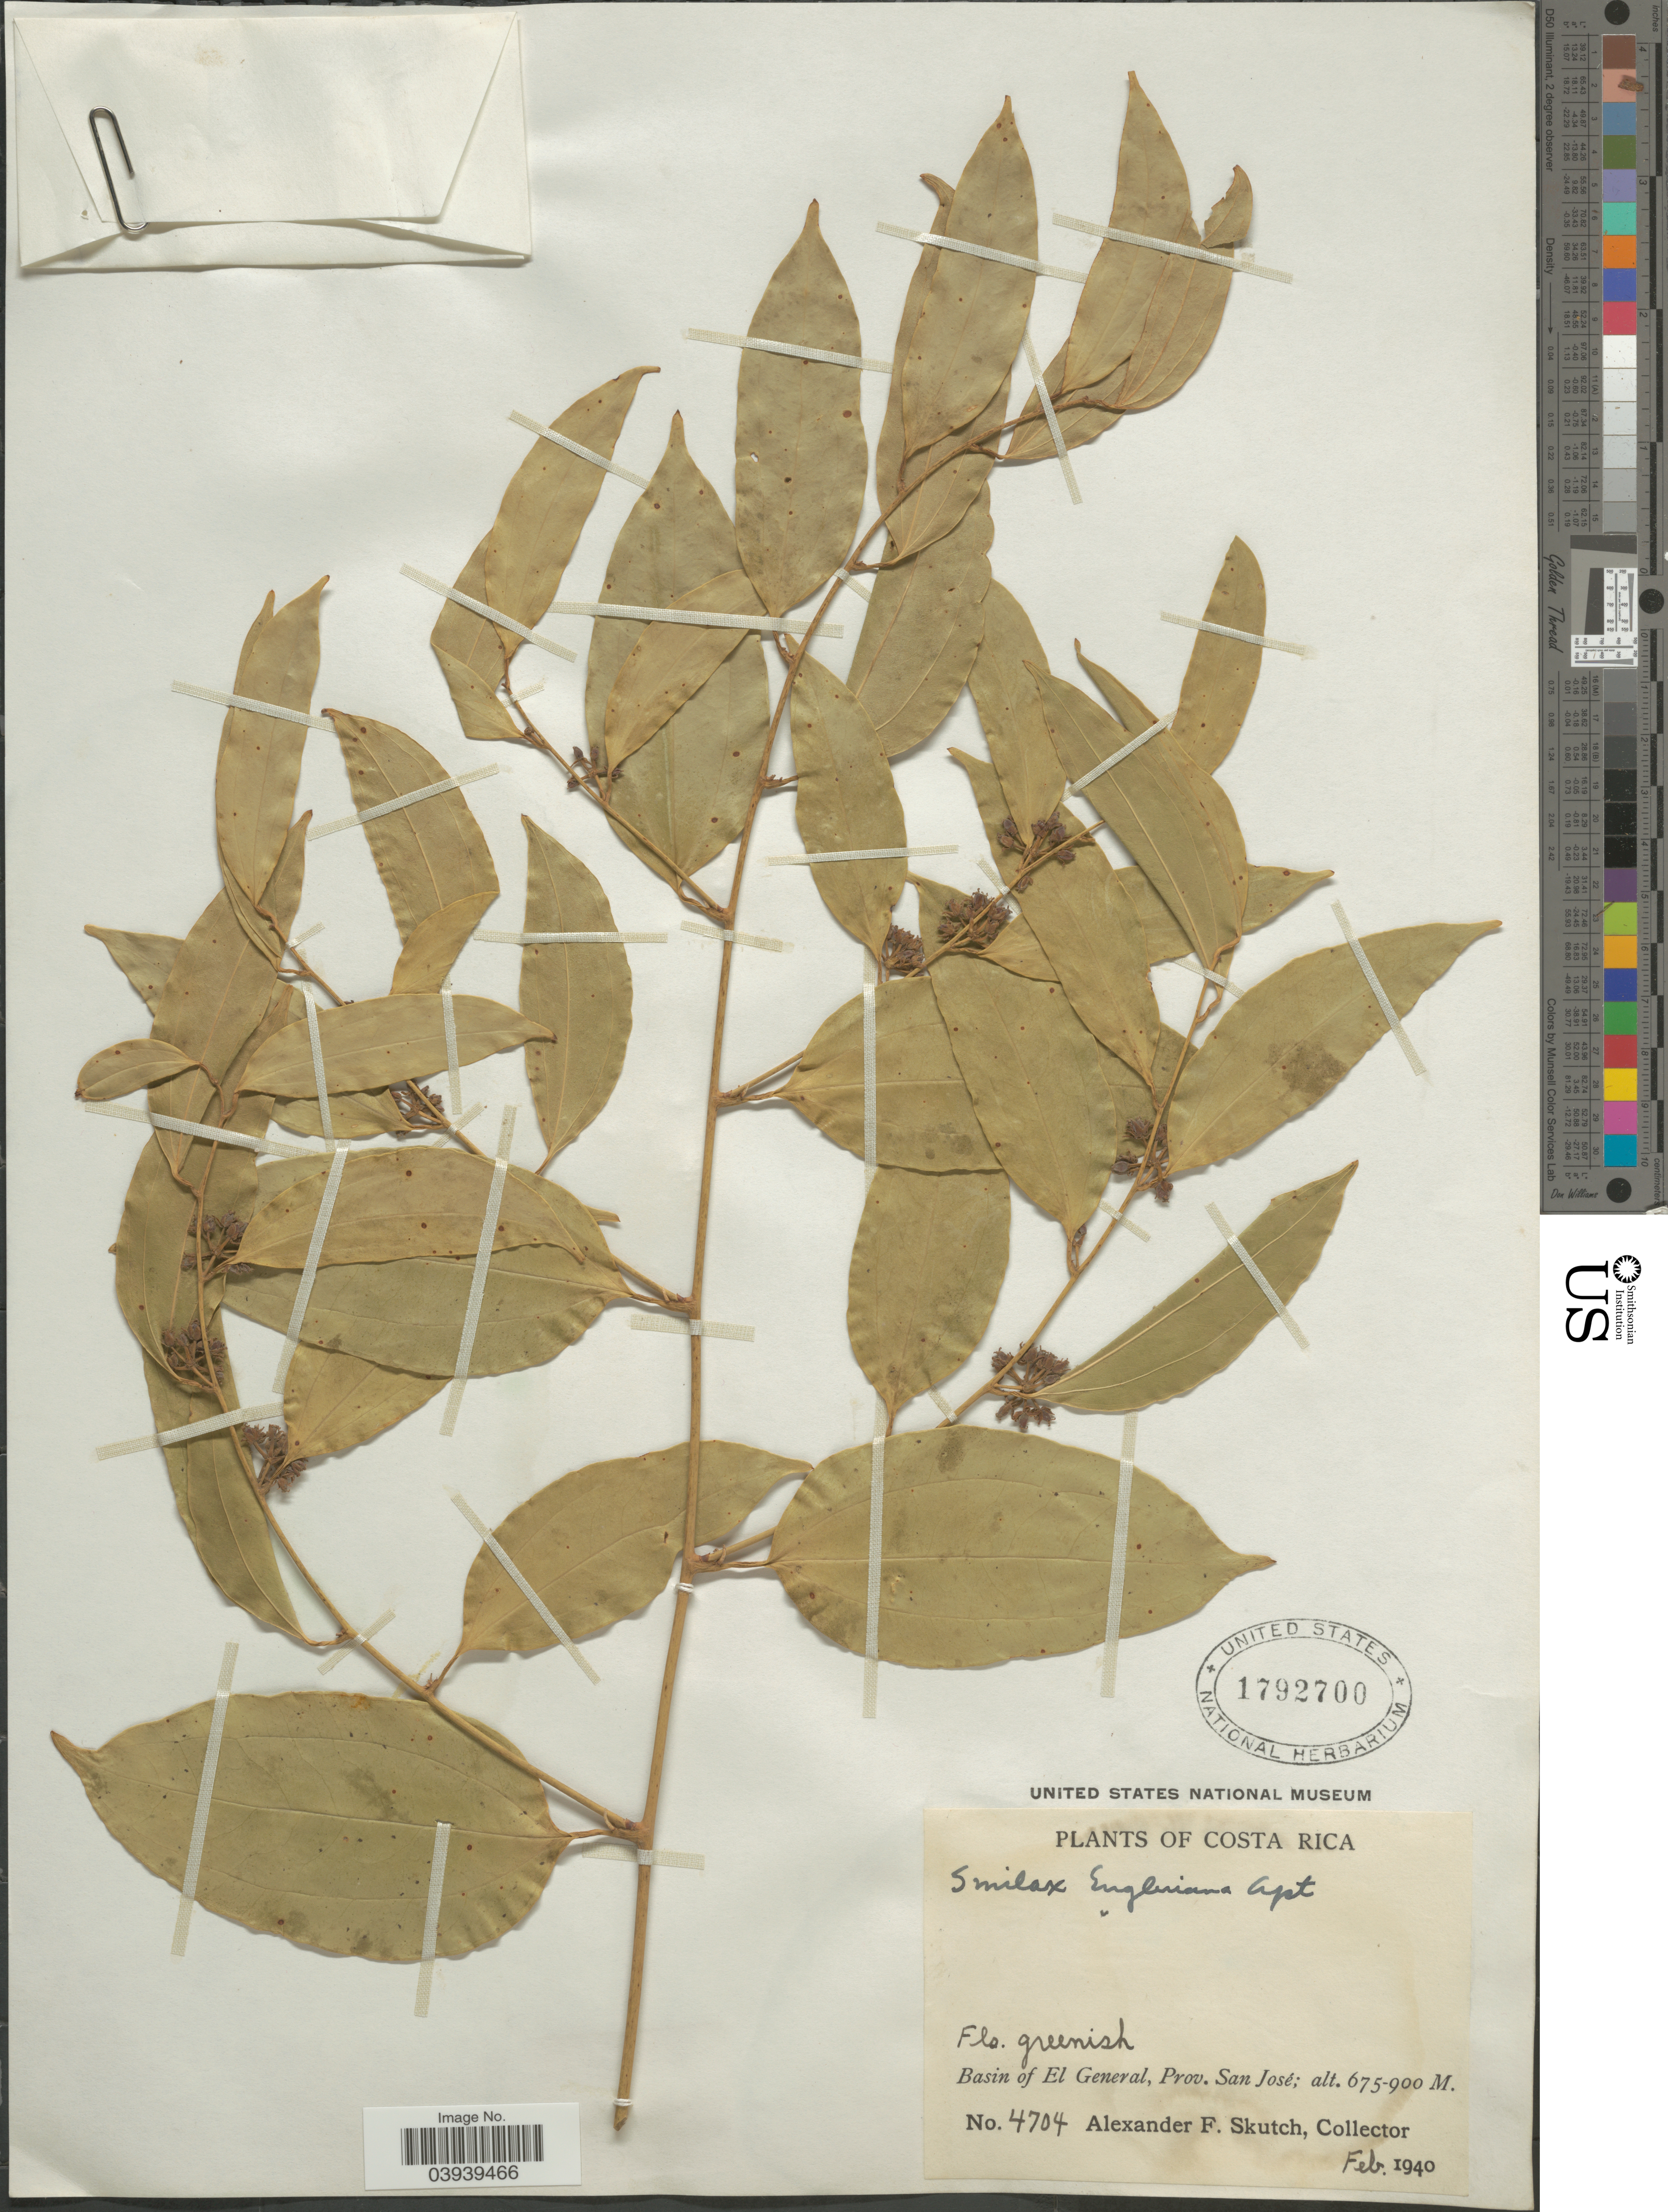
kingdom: Plantae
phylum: Tracheophyta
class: Liliopsida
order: Liliales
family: Smilacaceae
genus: Smilax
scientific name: Smilax engleriana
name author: F.W. Apt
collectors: A. F. Skutch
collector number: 4704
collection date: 1940-02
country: Costa Rica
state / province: San José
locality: Basin of El General.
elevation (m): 675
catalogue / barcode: US 1792700